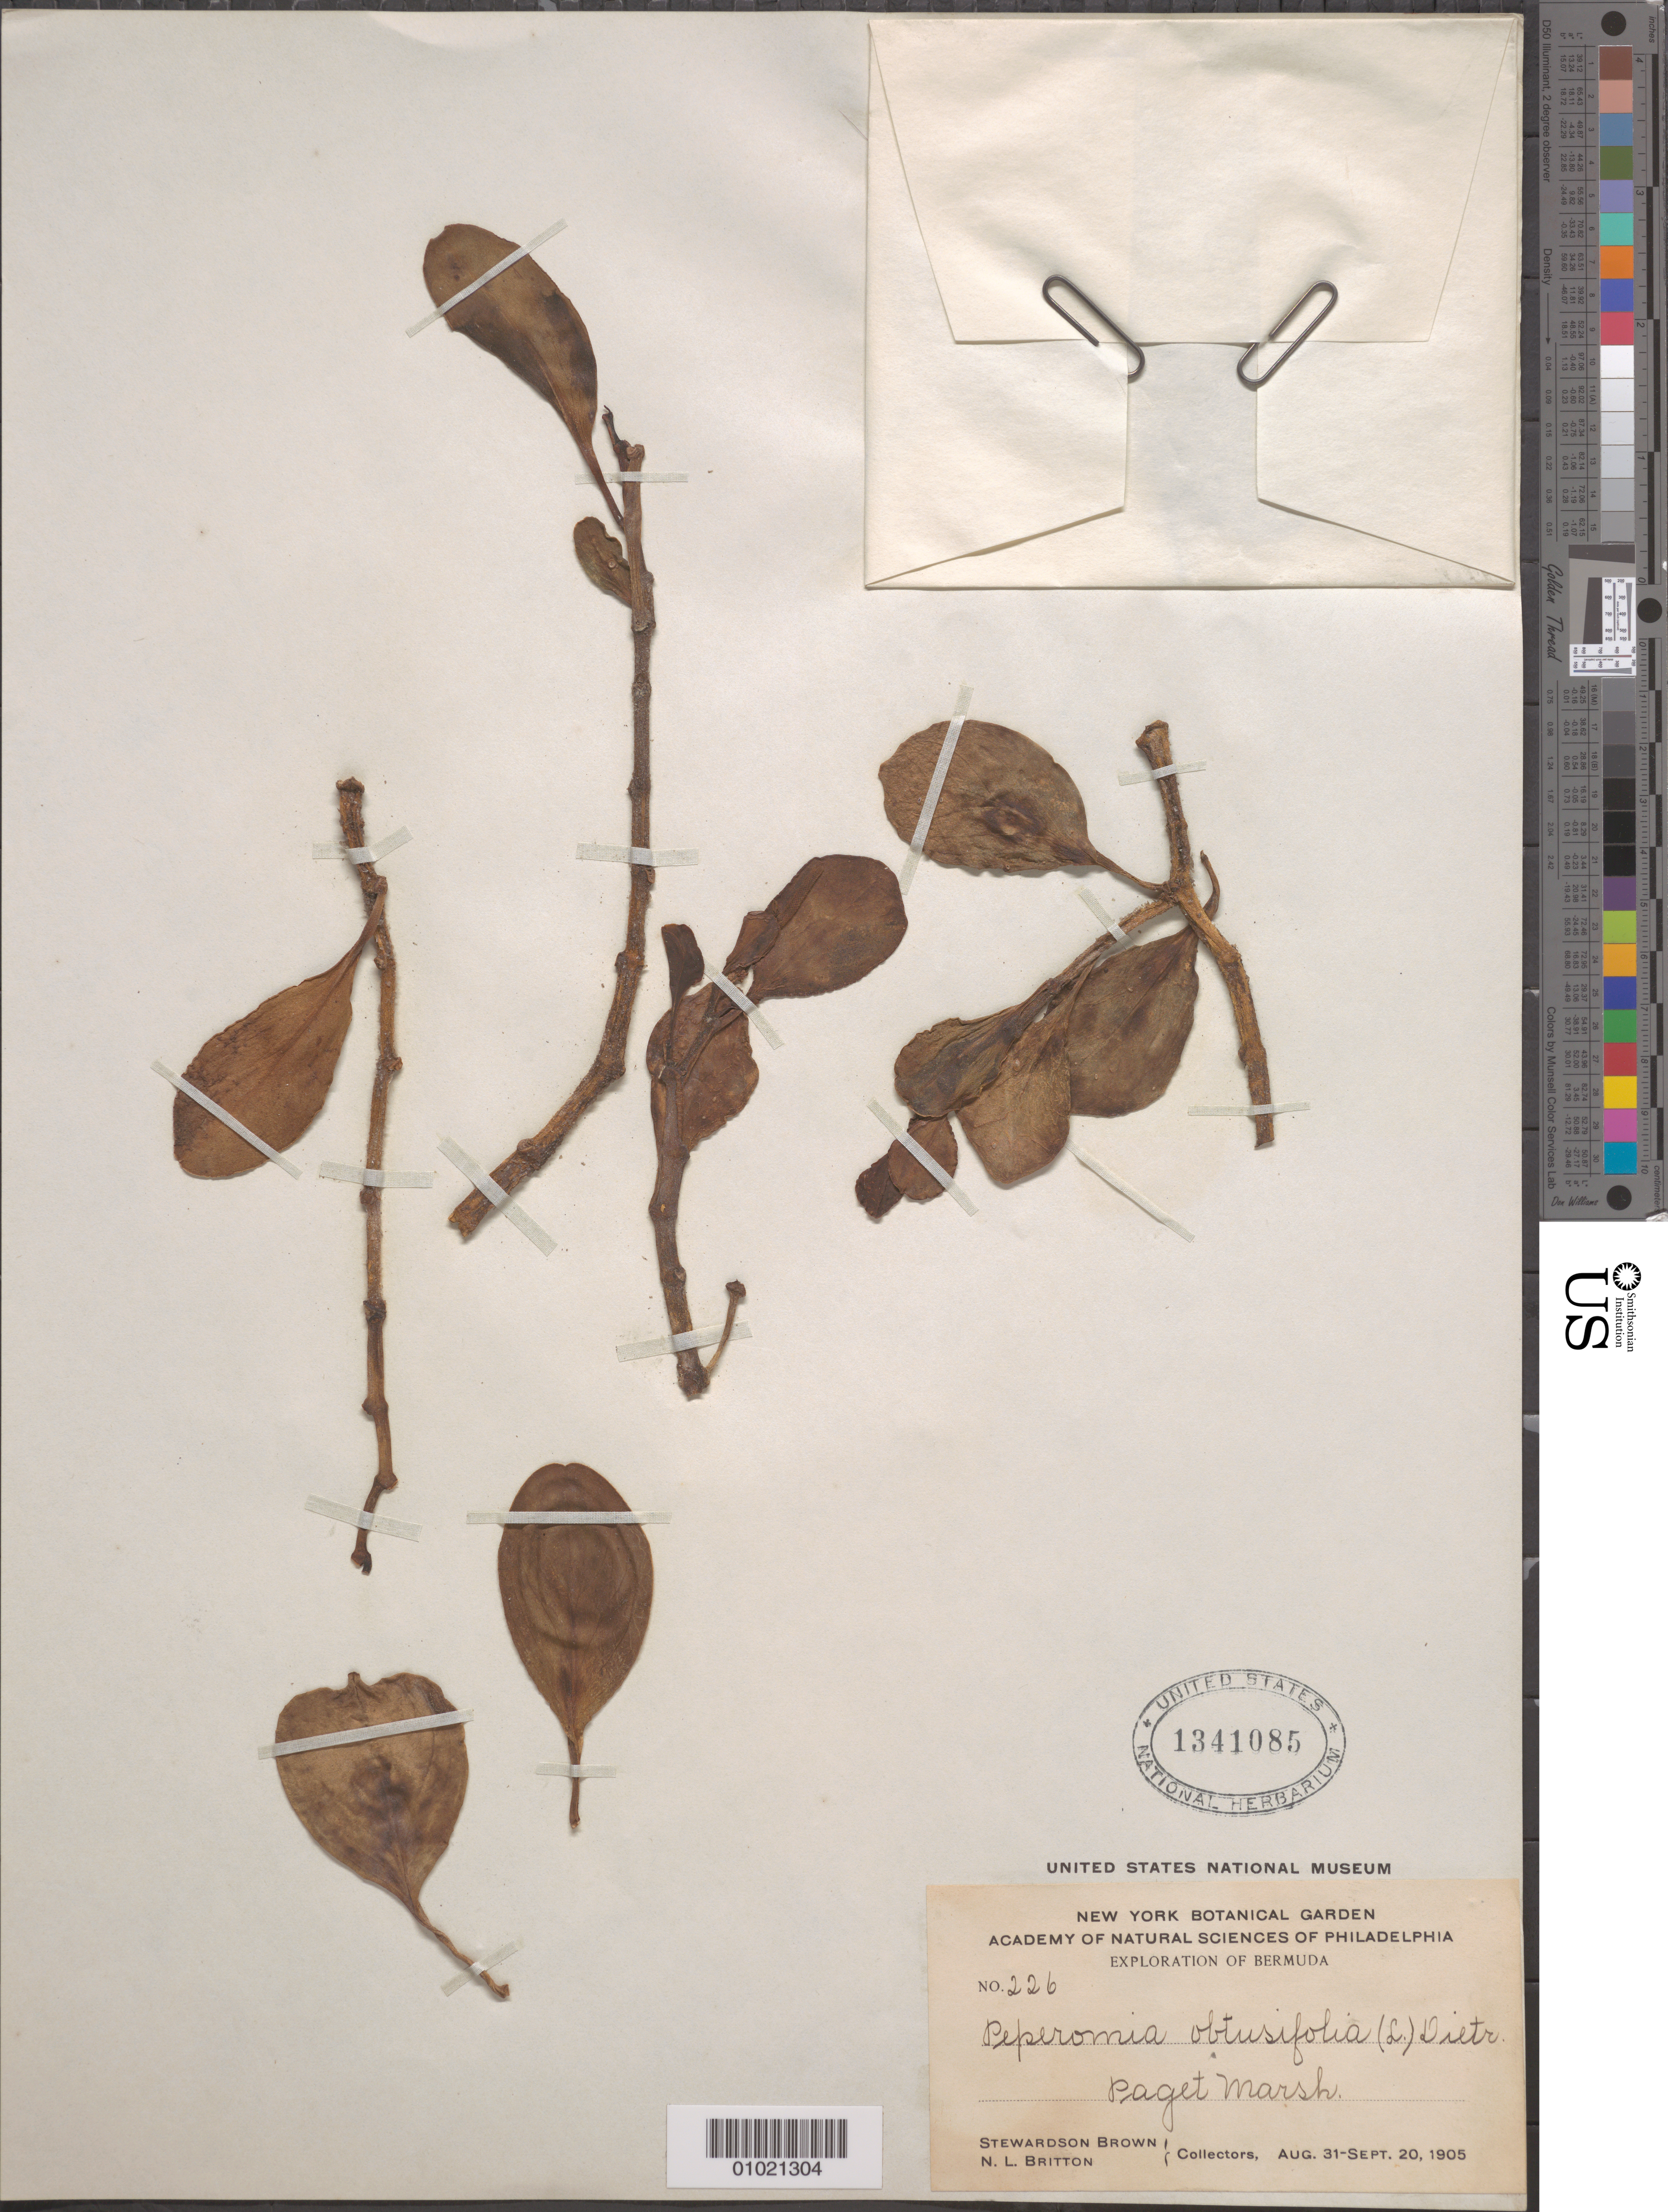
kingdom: Plantae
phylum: Tracheophyta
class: Magnoliopsida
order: Piperales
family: Piperaceae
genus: Peperomia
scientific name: Peperomia septentrionalis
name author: S. Br.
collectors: S. Brown & N. Britton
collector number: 226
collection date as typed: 31 Aug 1905 to 20 Sep 1905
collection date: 1905-08-31/1905-09-20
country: Bermuda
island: Bermuda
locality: Paget Marsh.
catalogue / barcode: US 1341085